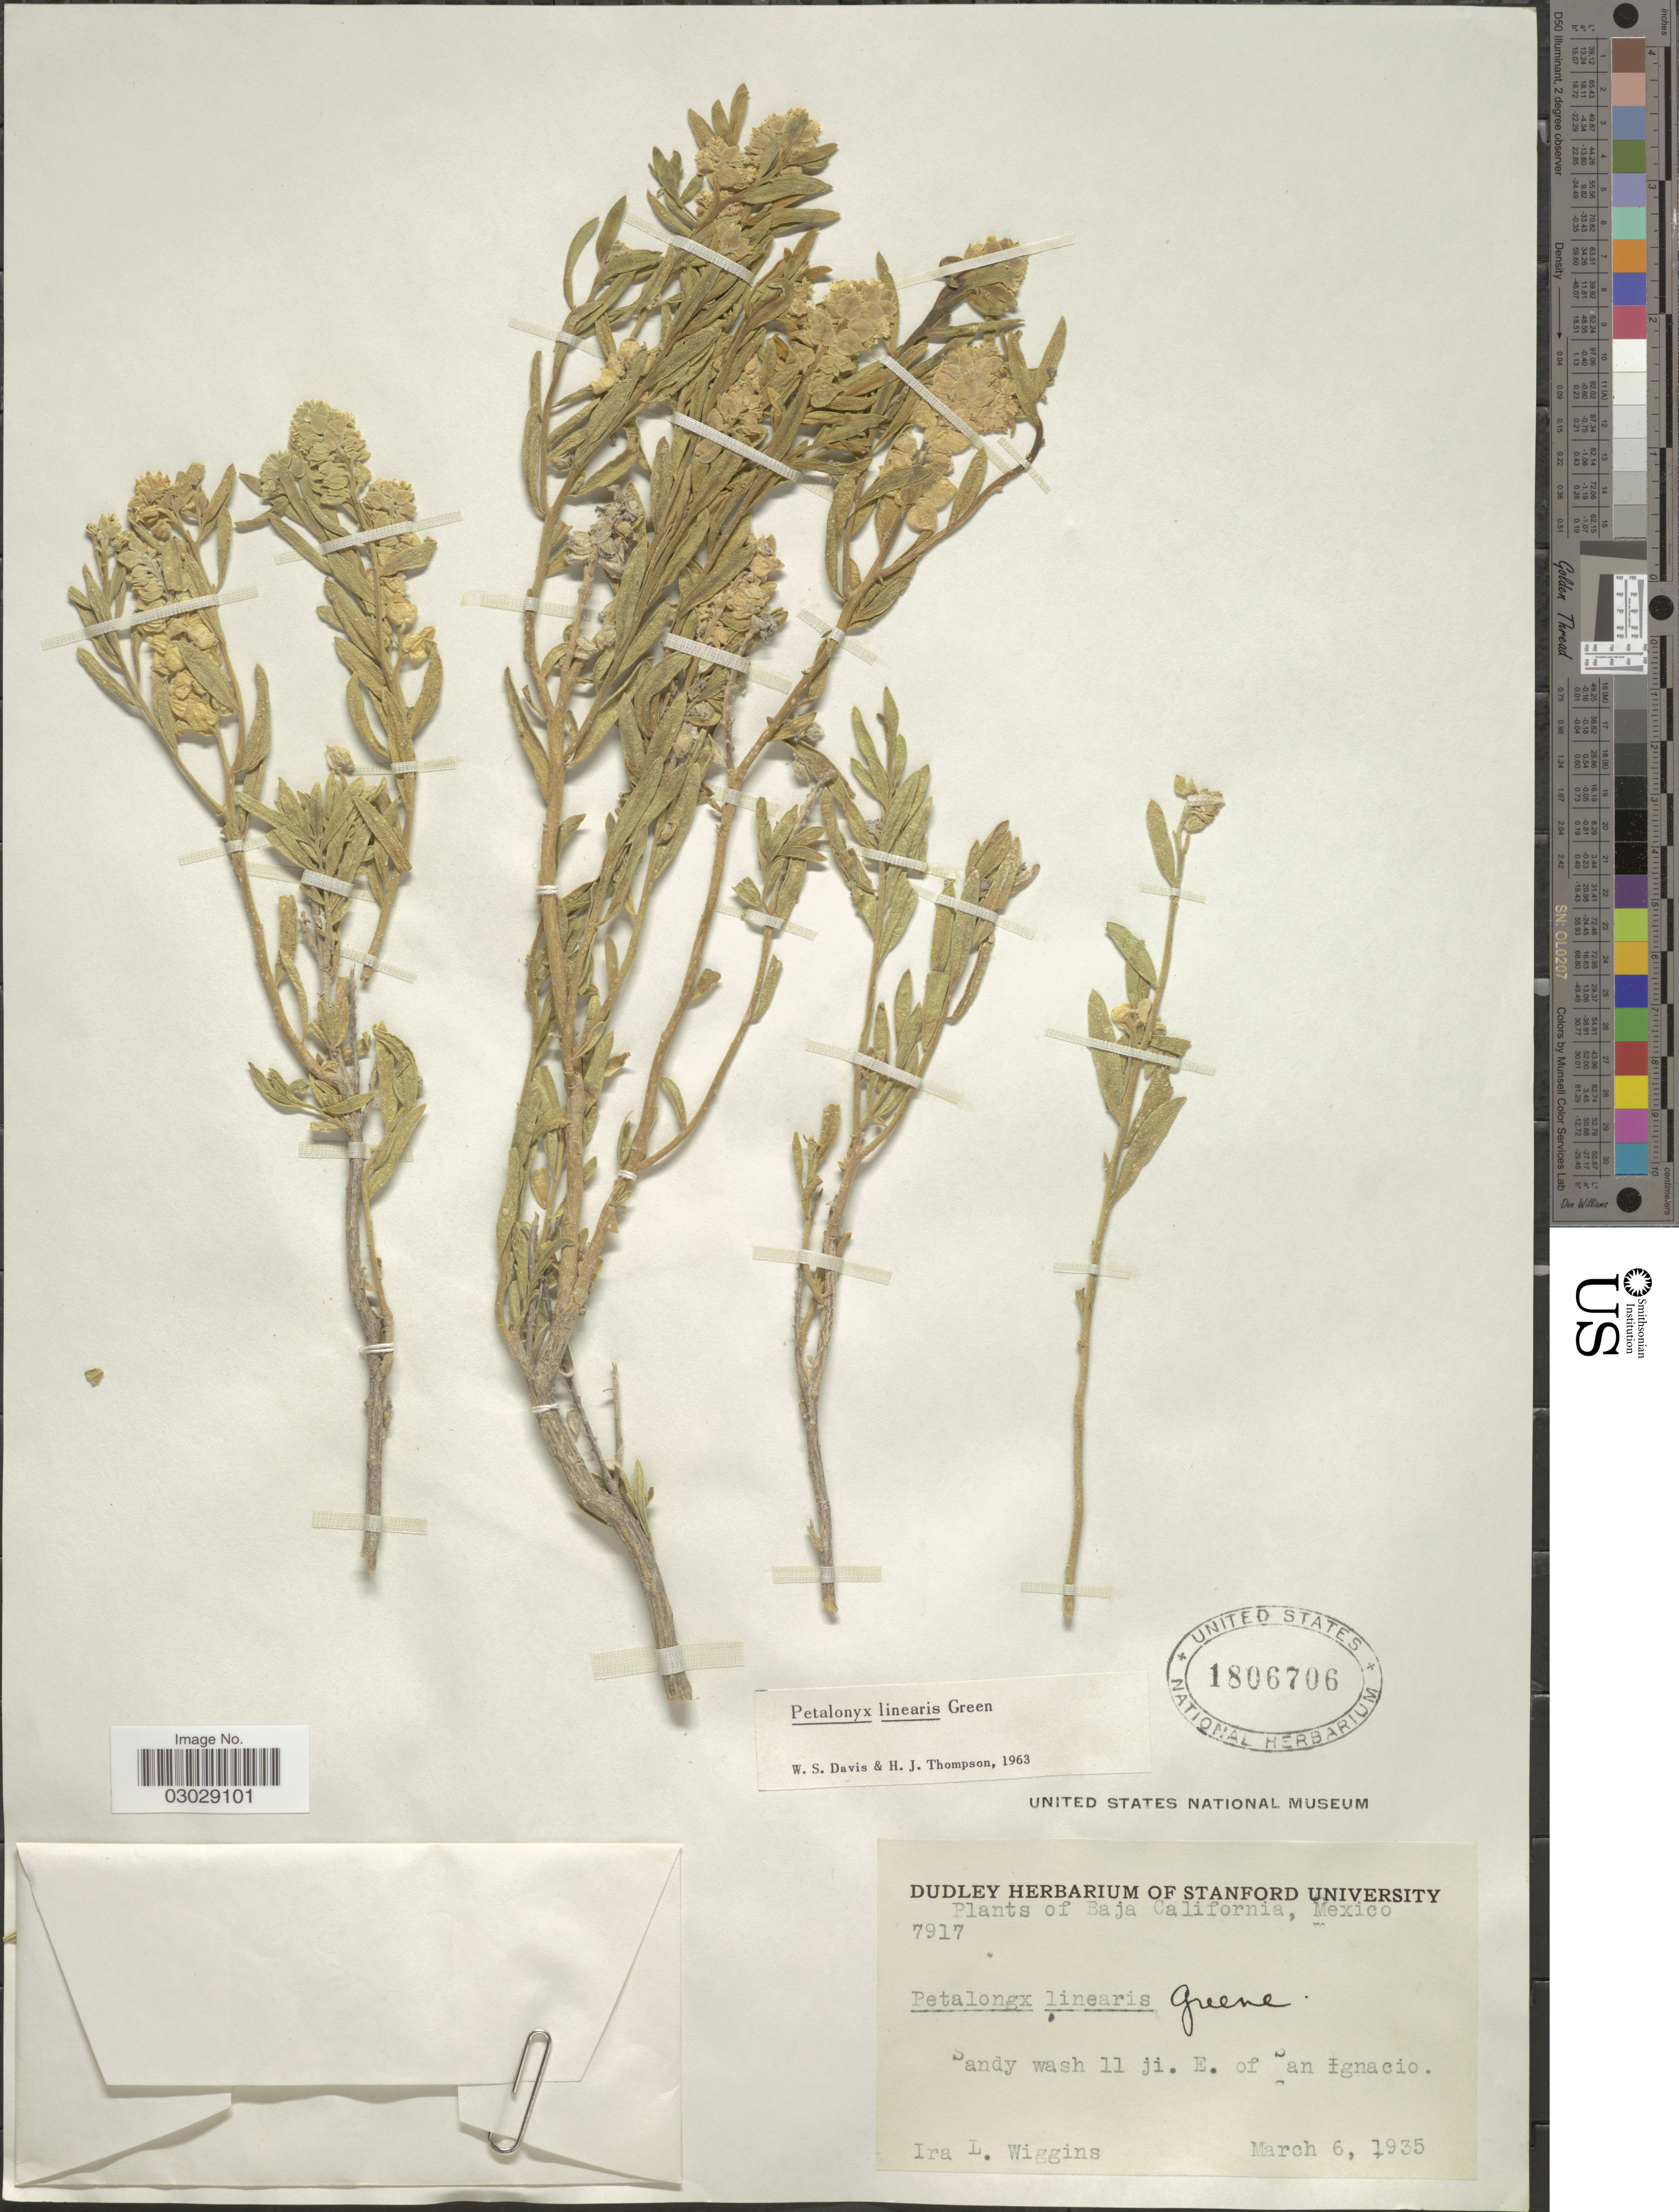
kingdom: Plantae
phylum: Tracheophyta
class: Magnoliopsida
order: Cornales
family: Loasaceae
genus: Petalonyx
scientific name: Petalonyx linearis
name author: Green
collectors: I. L. Wiggins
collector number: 7917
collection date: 1935-03-06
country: Mexico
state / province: Baja California Sur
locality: Sandy wash 11 ji. E. of San Ignacio.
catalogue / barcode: US 1806706